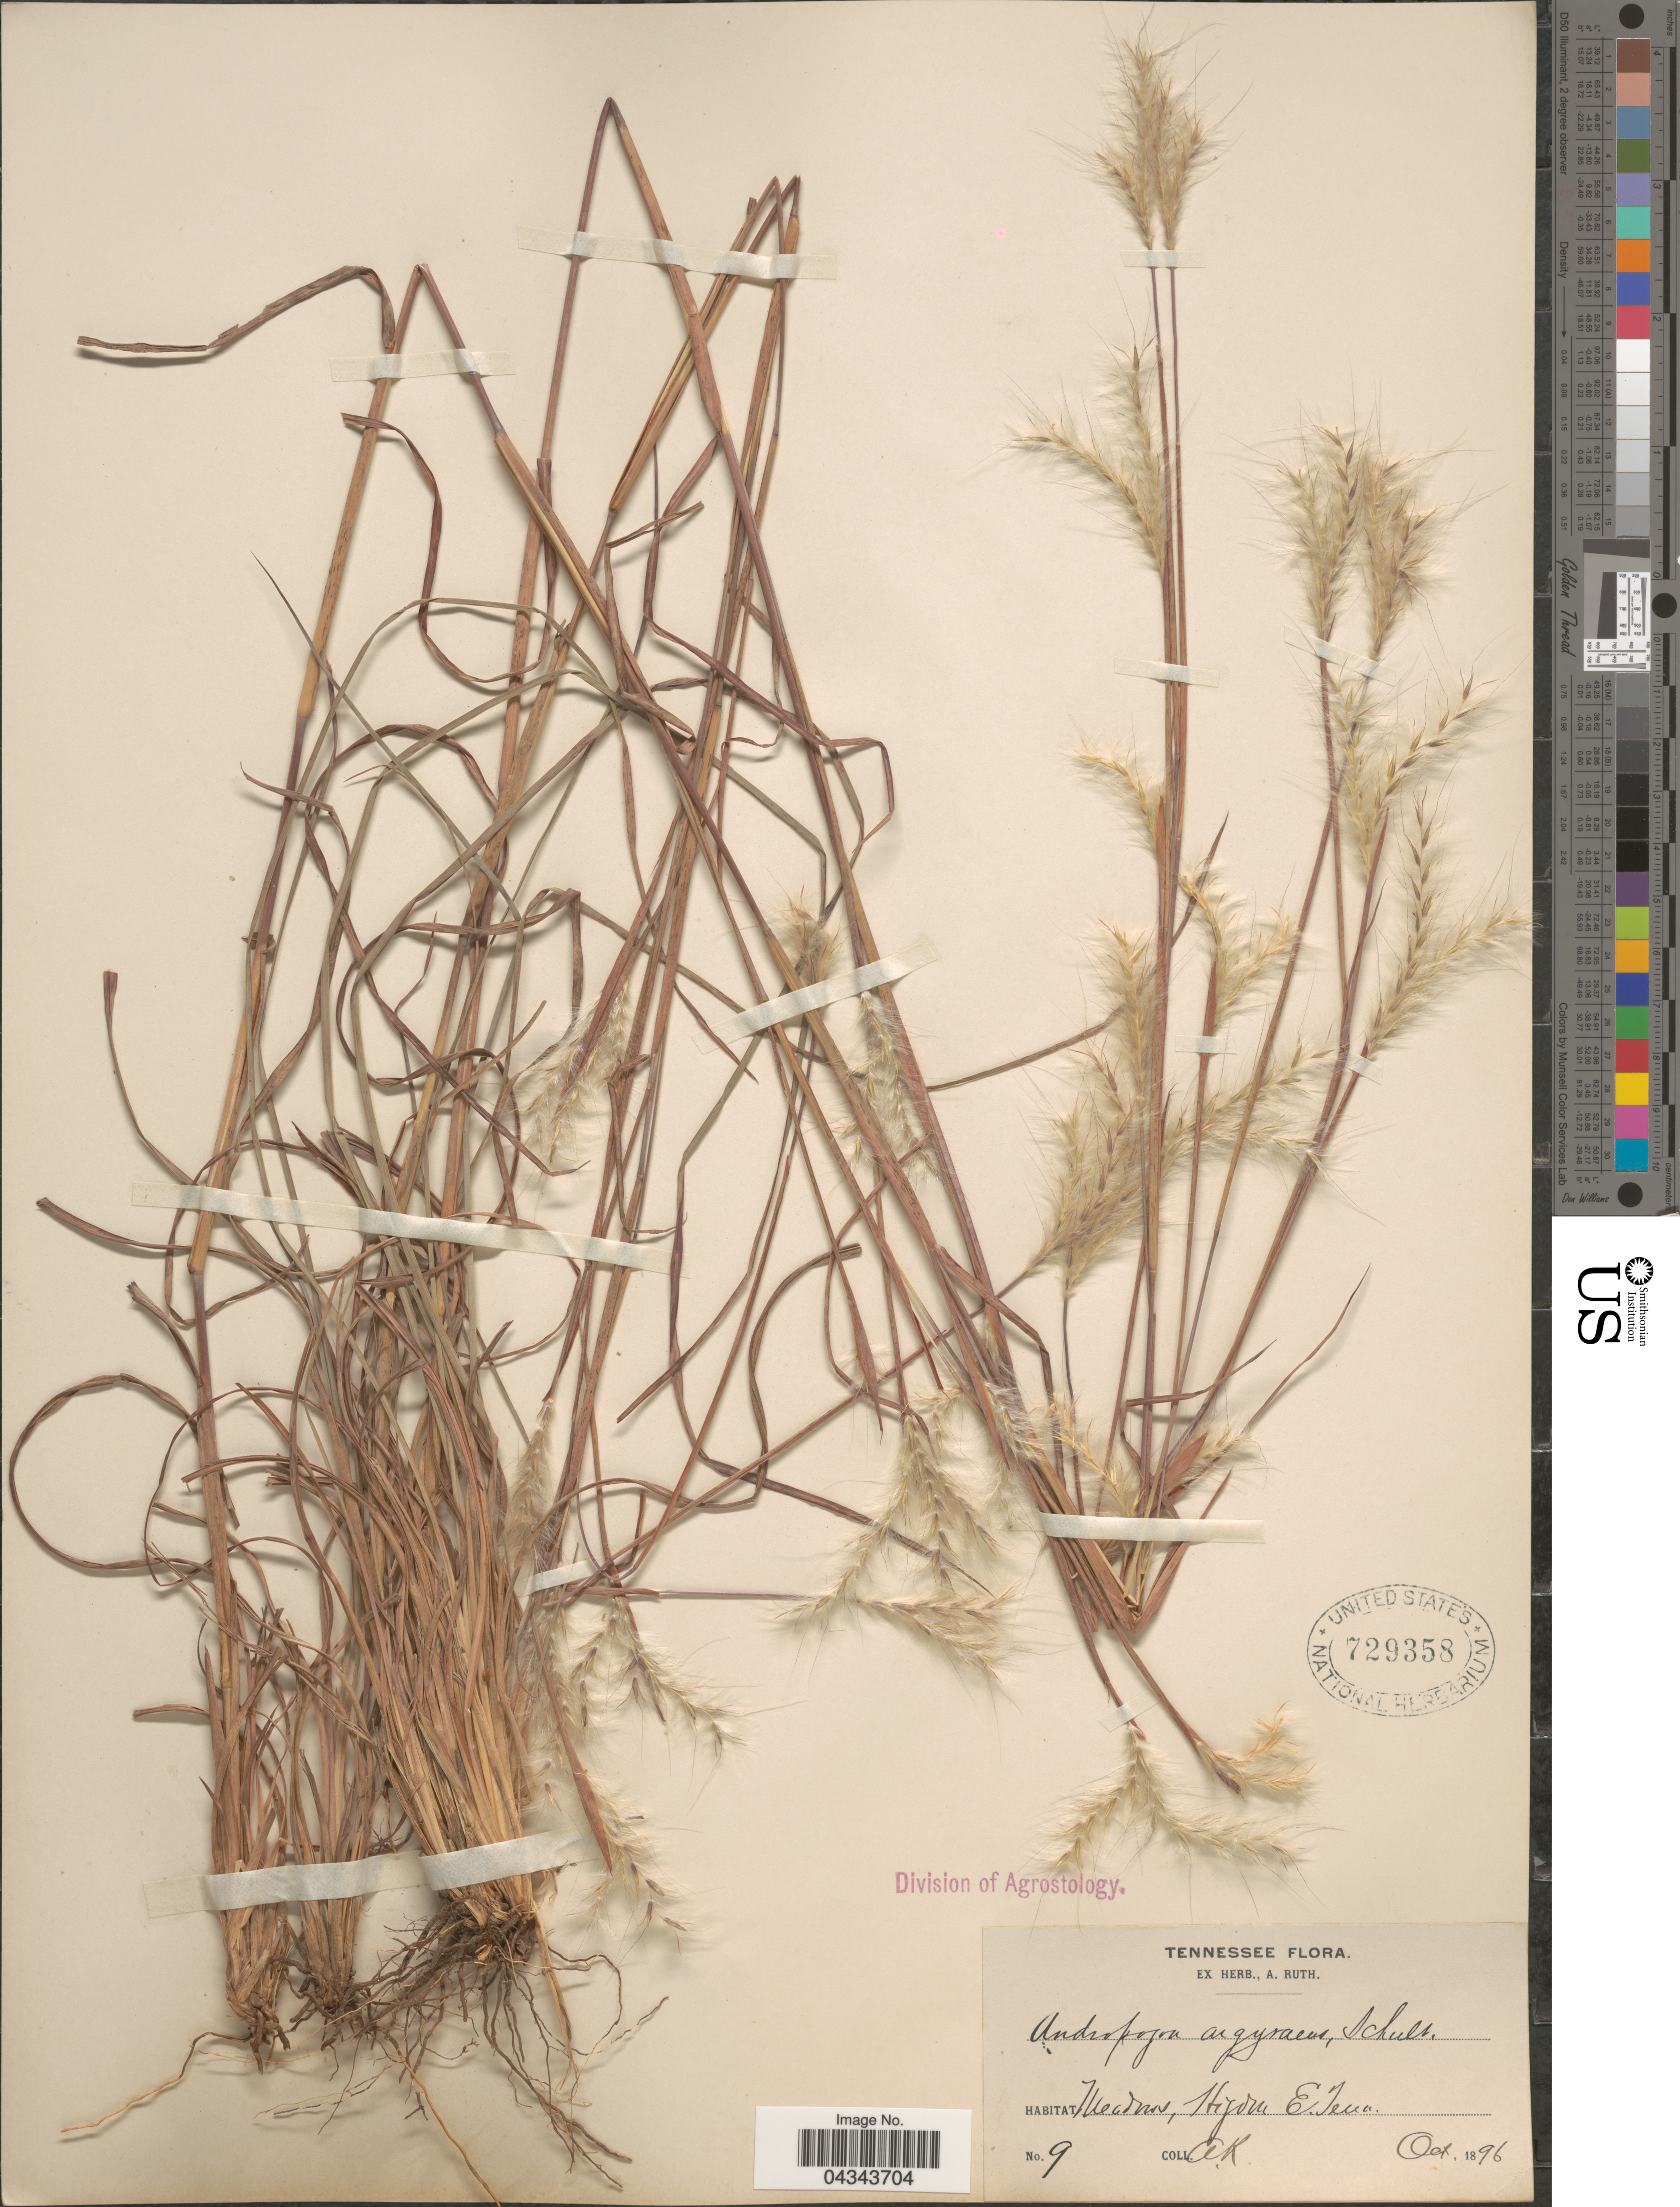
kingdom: Plantae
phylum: Tracheophyta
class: Liliopsida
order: Poales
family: Poaceae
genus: Andropogon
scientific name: Andropogon ternarius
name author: Michx.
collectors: A. Ruth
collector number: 9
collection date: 1896-10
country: United States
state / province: Tennessee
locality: Meadows, Higdon [interpreted]. E. Tenn.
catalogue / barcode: US 729358